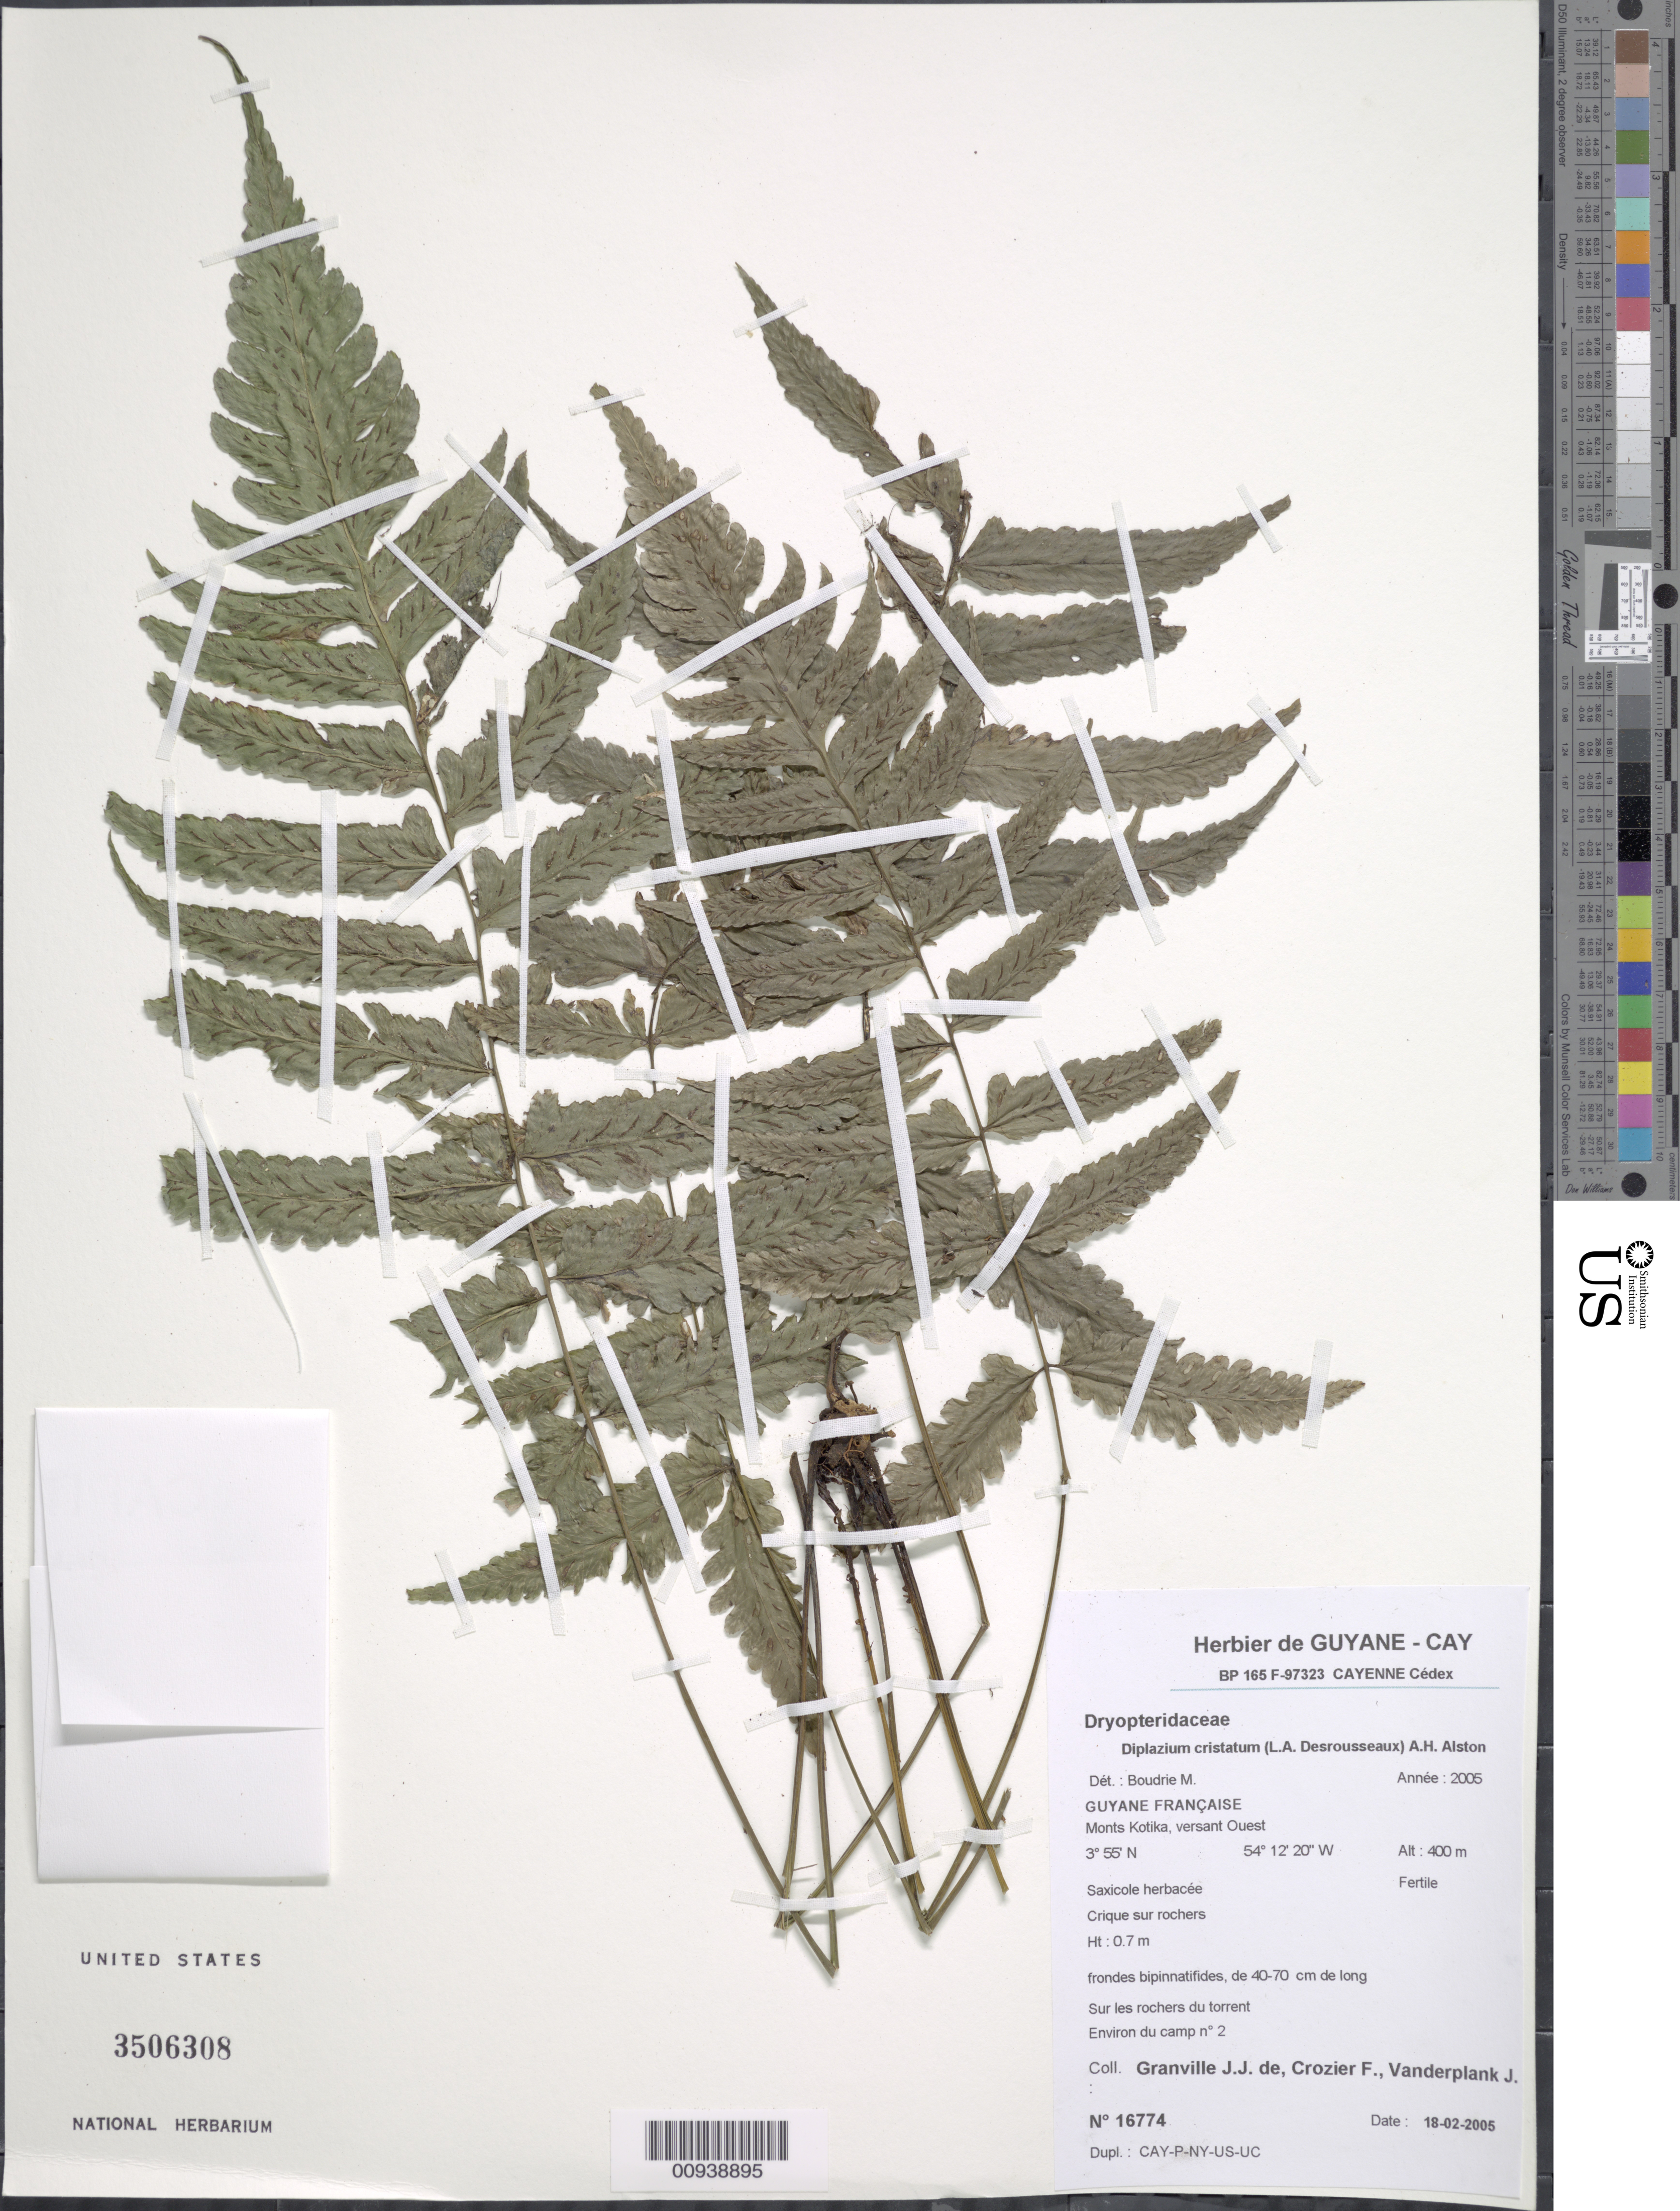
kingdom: Plantae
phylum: Tracheophyta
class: Polypodiopsida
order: Polypodiales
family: Athyriaceae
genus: Diplazium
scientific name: Diplazium cristatum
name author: (Desr.) Alston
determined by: Boudrie, M.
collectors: J.-J. de Granville, F. Crozier & J. Vanderplank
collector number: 16774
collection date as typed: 18-Feb-05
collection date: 2005-02-18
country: French Guiana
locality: Monts Kotika, versant Ouest, environ du camp 2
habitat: Crique sur rochers; sur les rochers du torrent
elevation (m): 400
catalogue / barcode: US 3506308